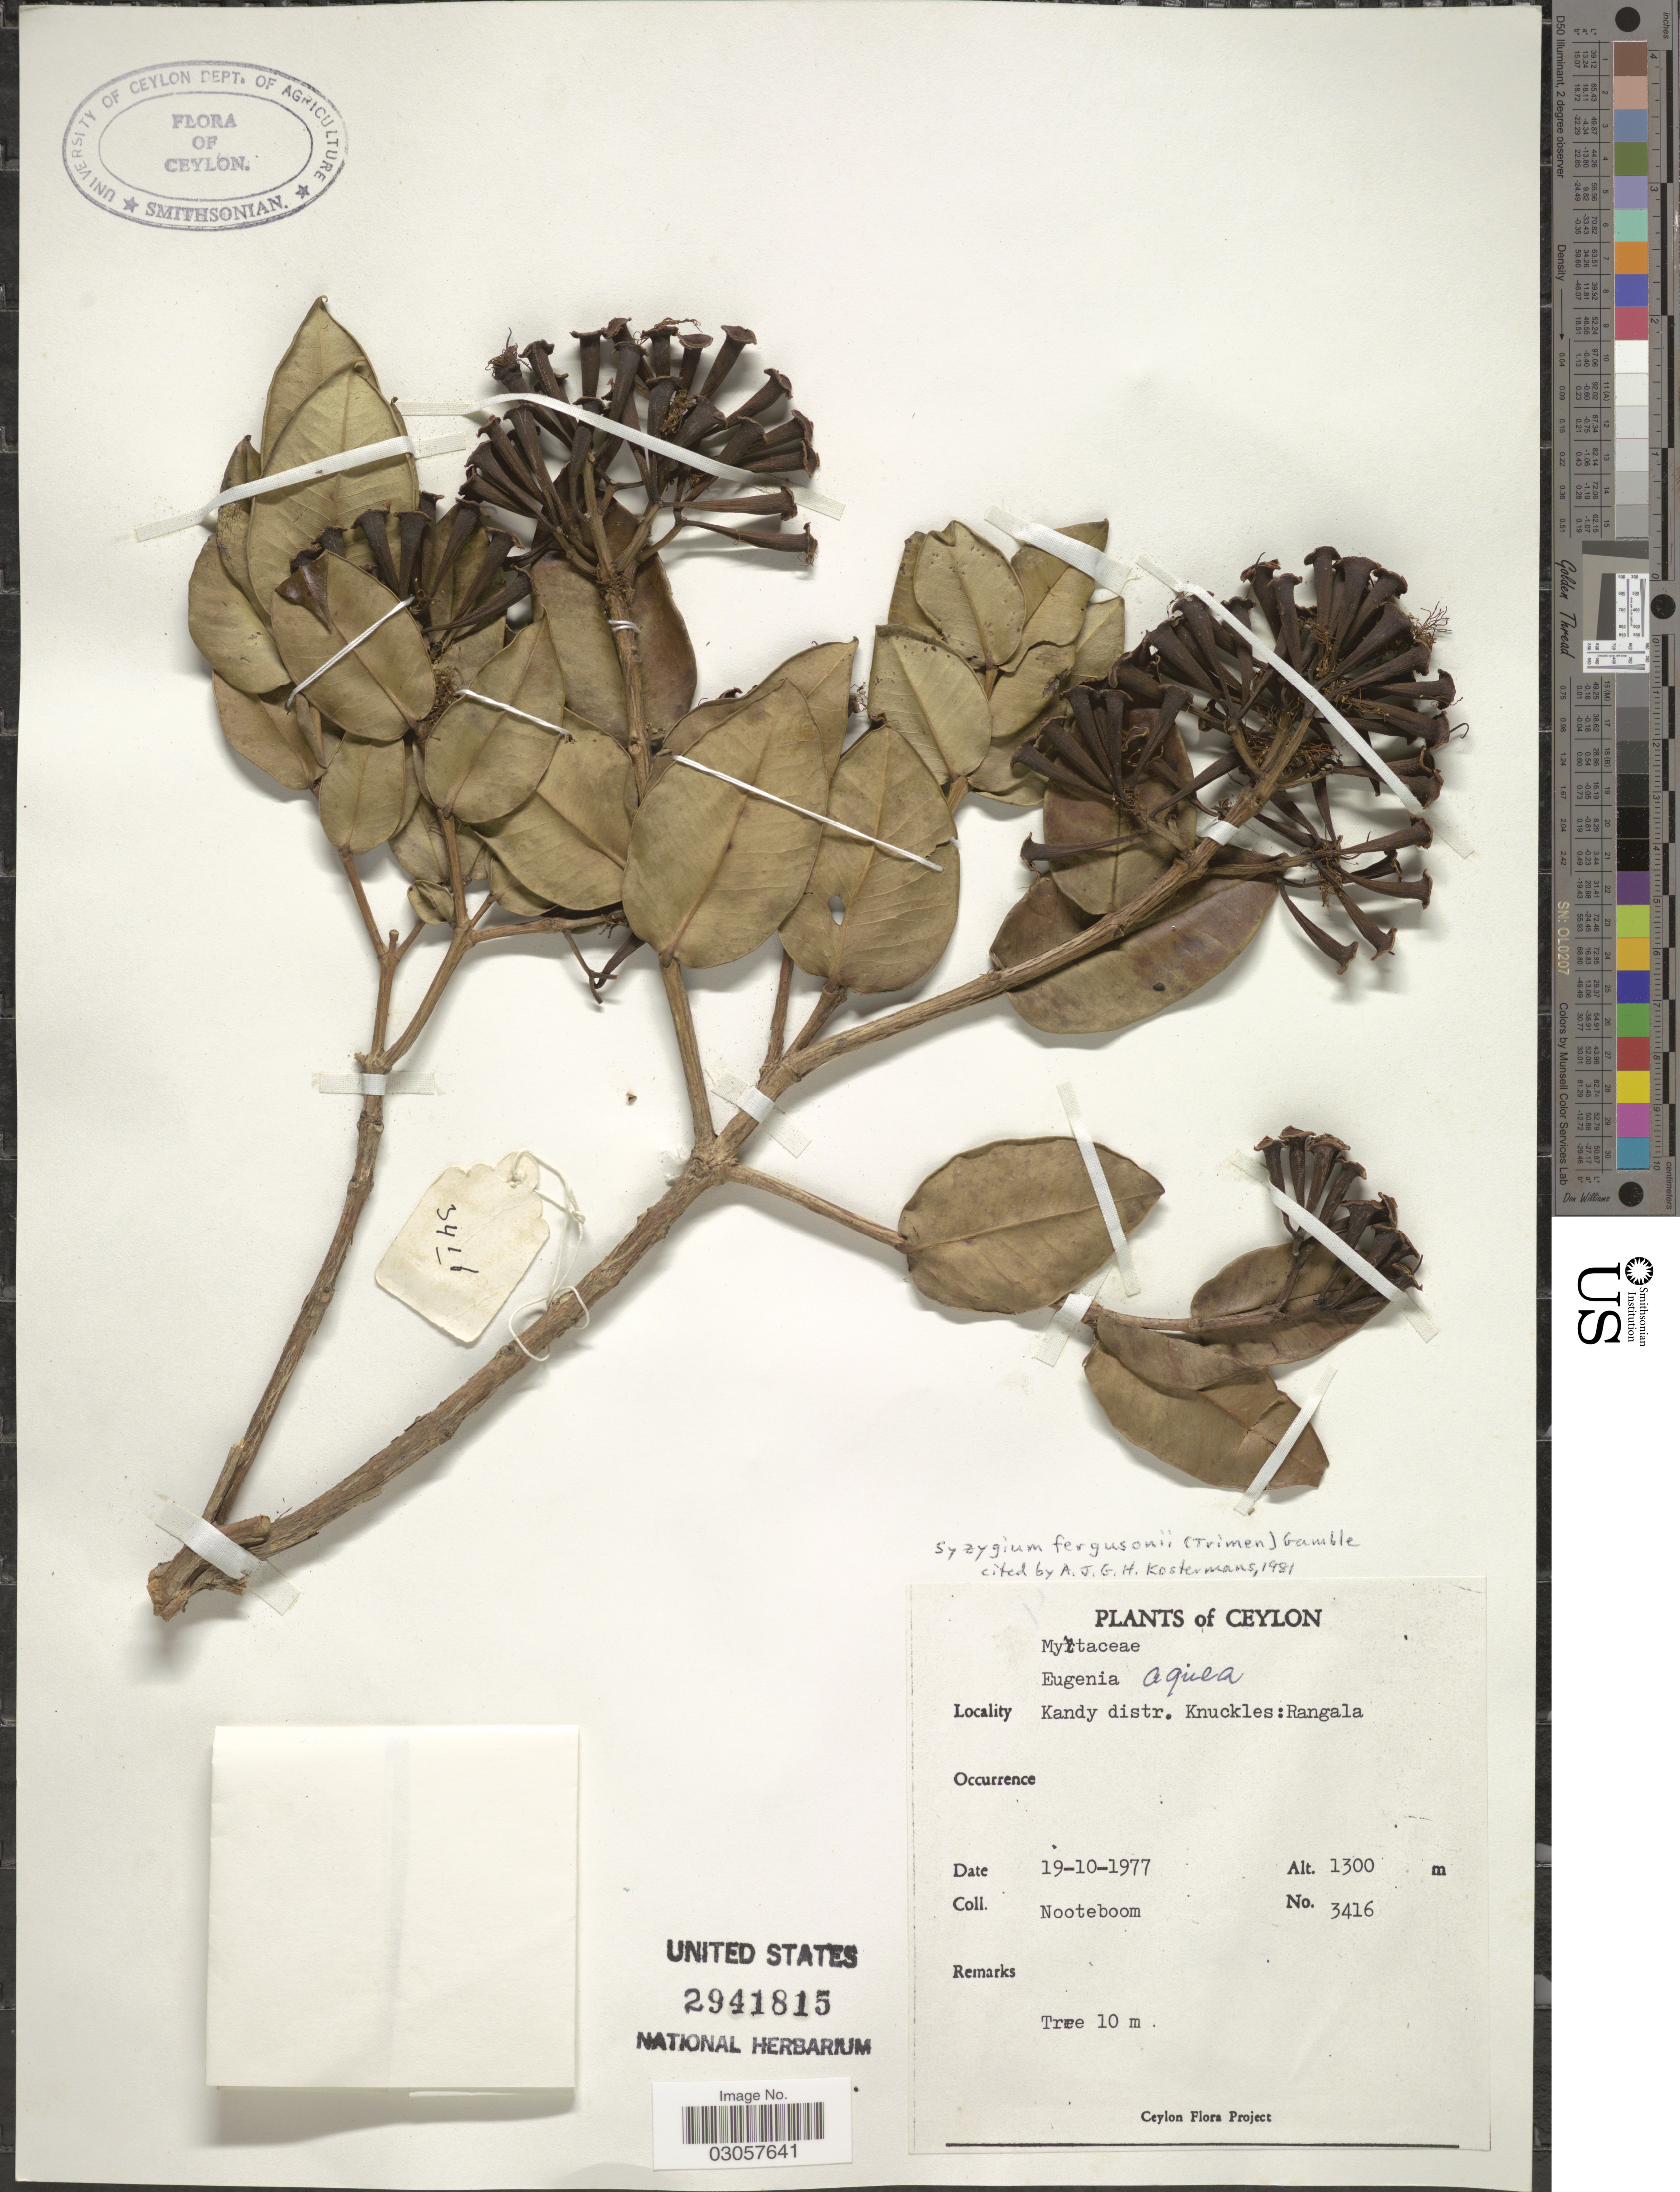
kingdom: Plantae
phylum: Tracheophyta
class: Magnoliopsida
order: Myrtales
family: Myrtaceae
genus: Syzygium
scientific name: Syzygium fergusonii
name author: (Trimen) Gamble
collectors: Nooteboom, --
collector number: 3416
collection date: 1977-10-19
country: Sri Lanka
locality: Ceylon. Kandy distr. Knuckles: Rangala.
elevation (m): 1300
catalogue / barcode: US 2941815